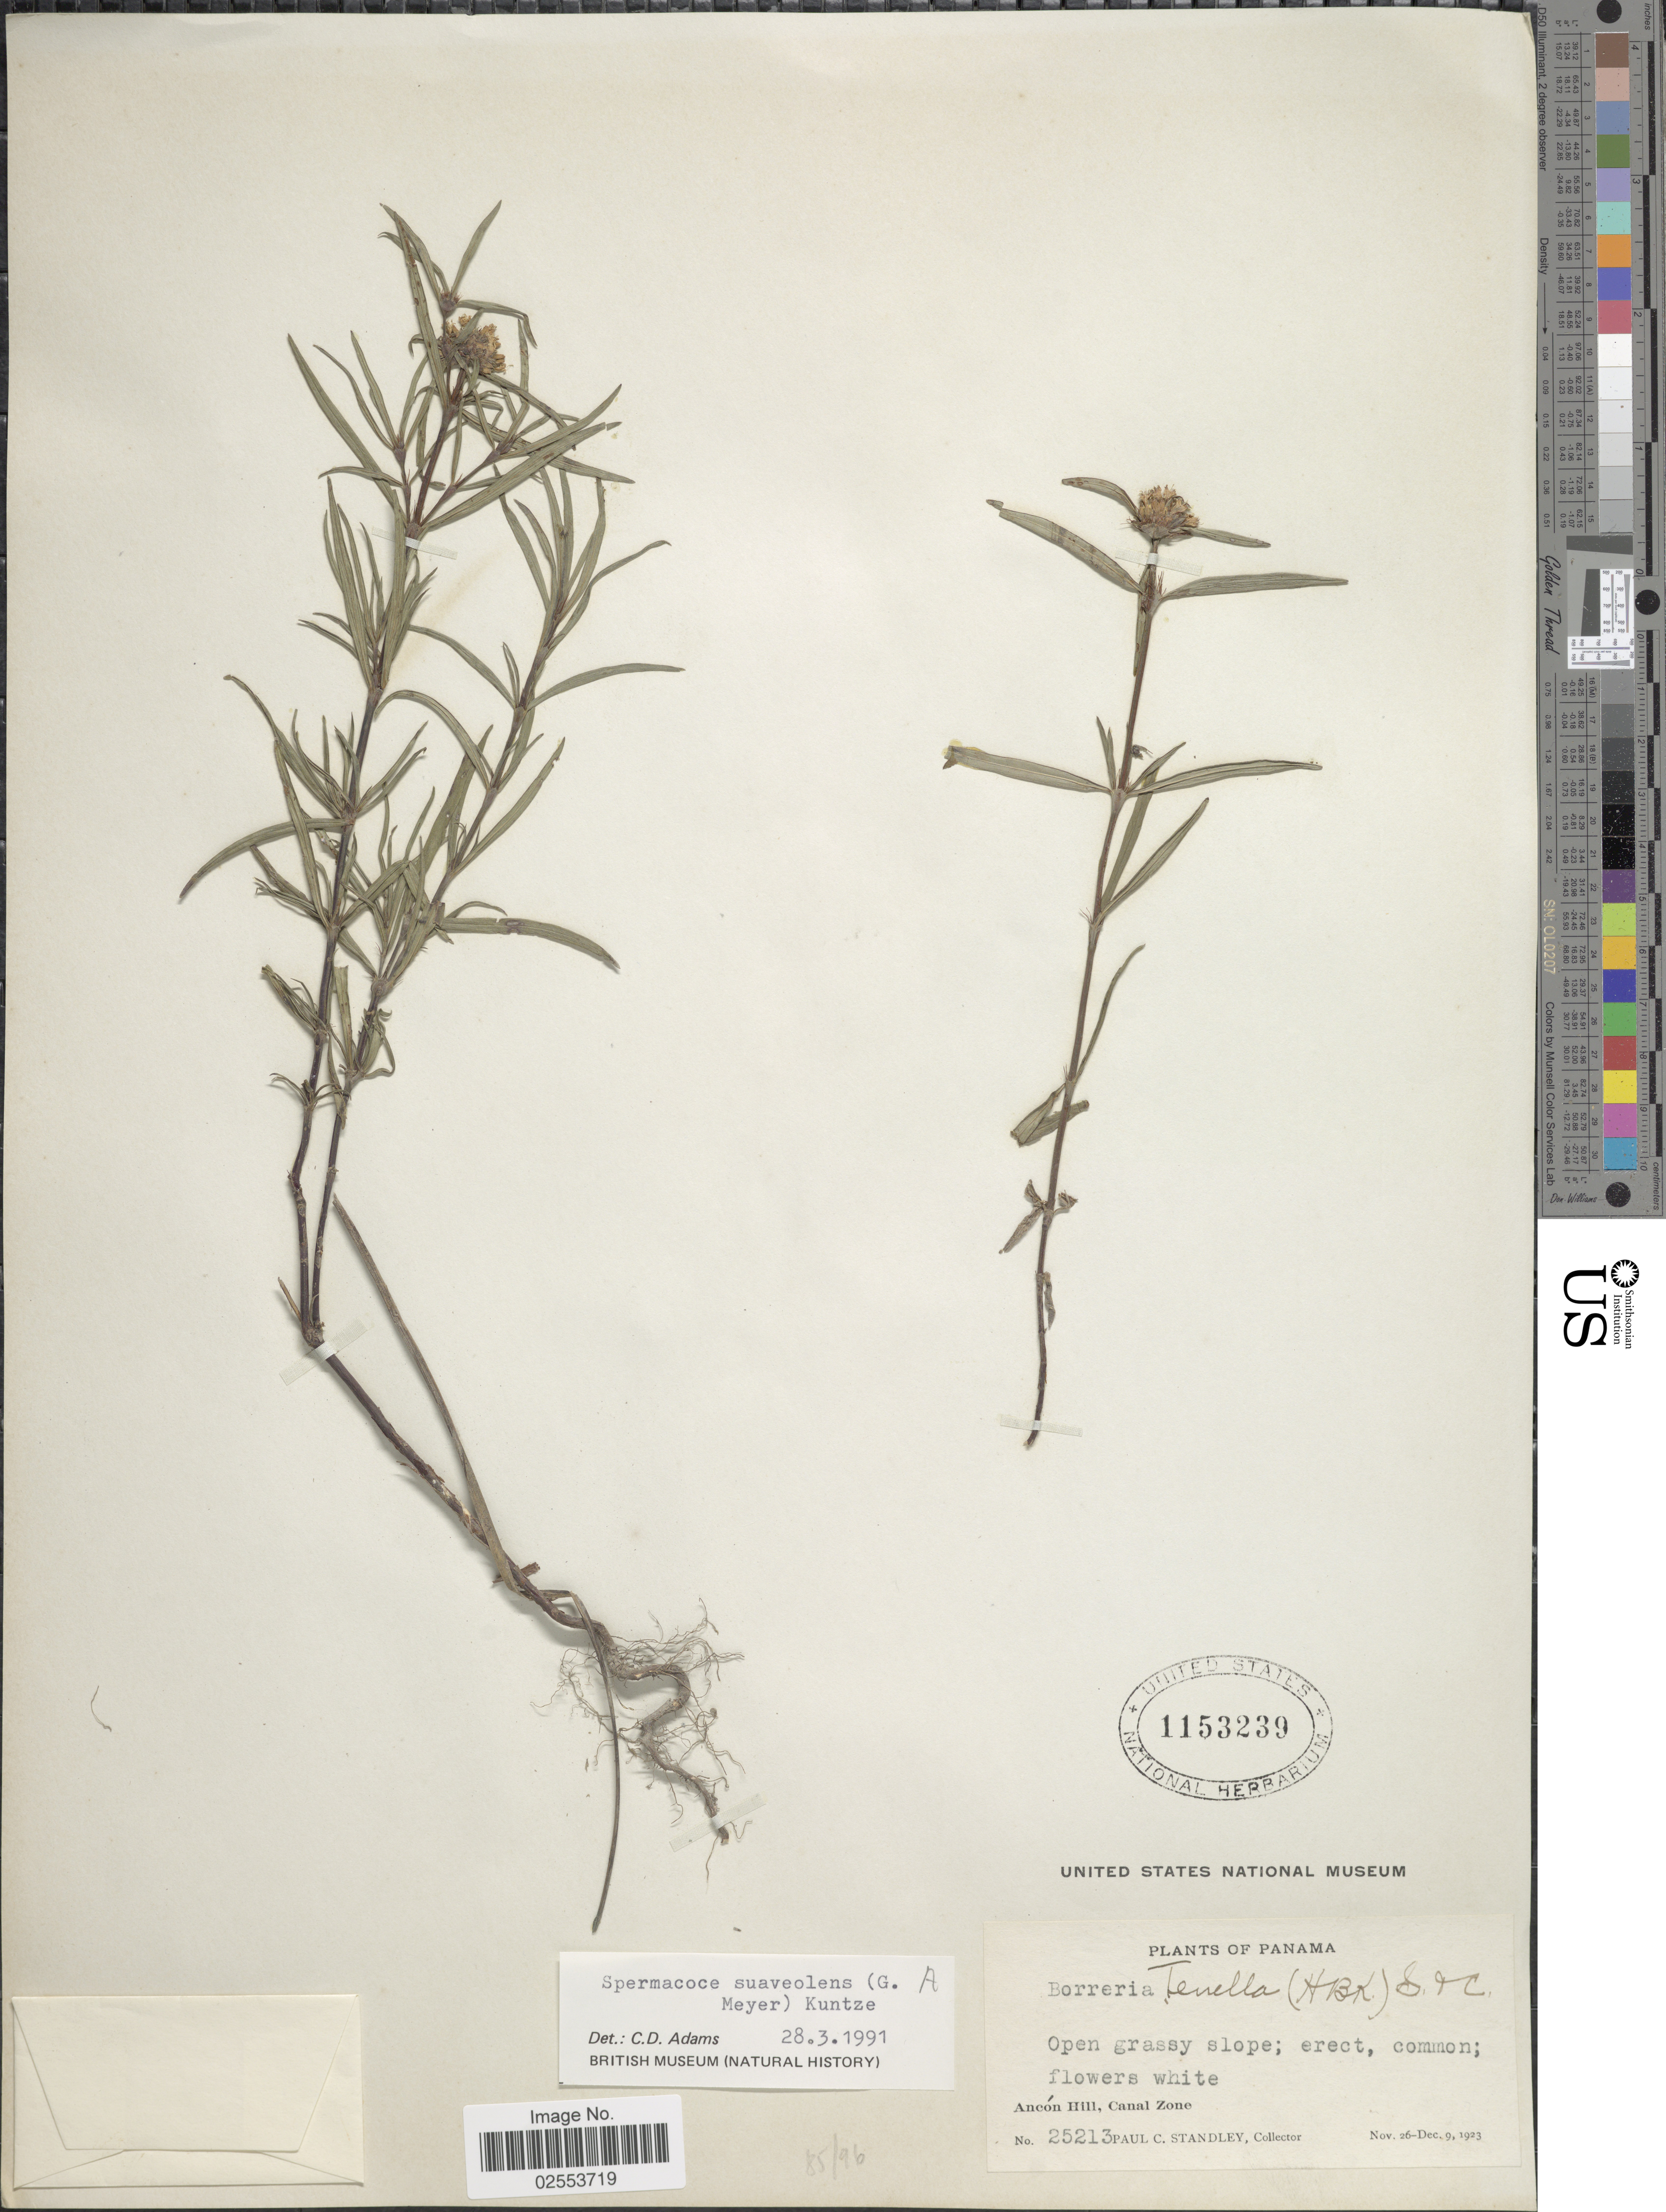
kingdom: Plantae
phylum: Tracheophyta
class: Magnoliopsida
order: Gentianales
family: Rubiaceae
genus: Spermacoce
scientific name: Spermacoce suaveolens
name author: (G. Mey.) Kuntze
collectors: P. C. Standley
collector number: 25213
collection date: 1923-11-26/1923-12-09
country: Panama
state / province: Colón / Panamá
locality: Open grassy slope, Ancon Hill, Canal Zone.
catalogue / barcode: US 1153239